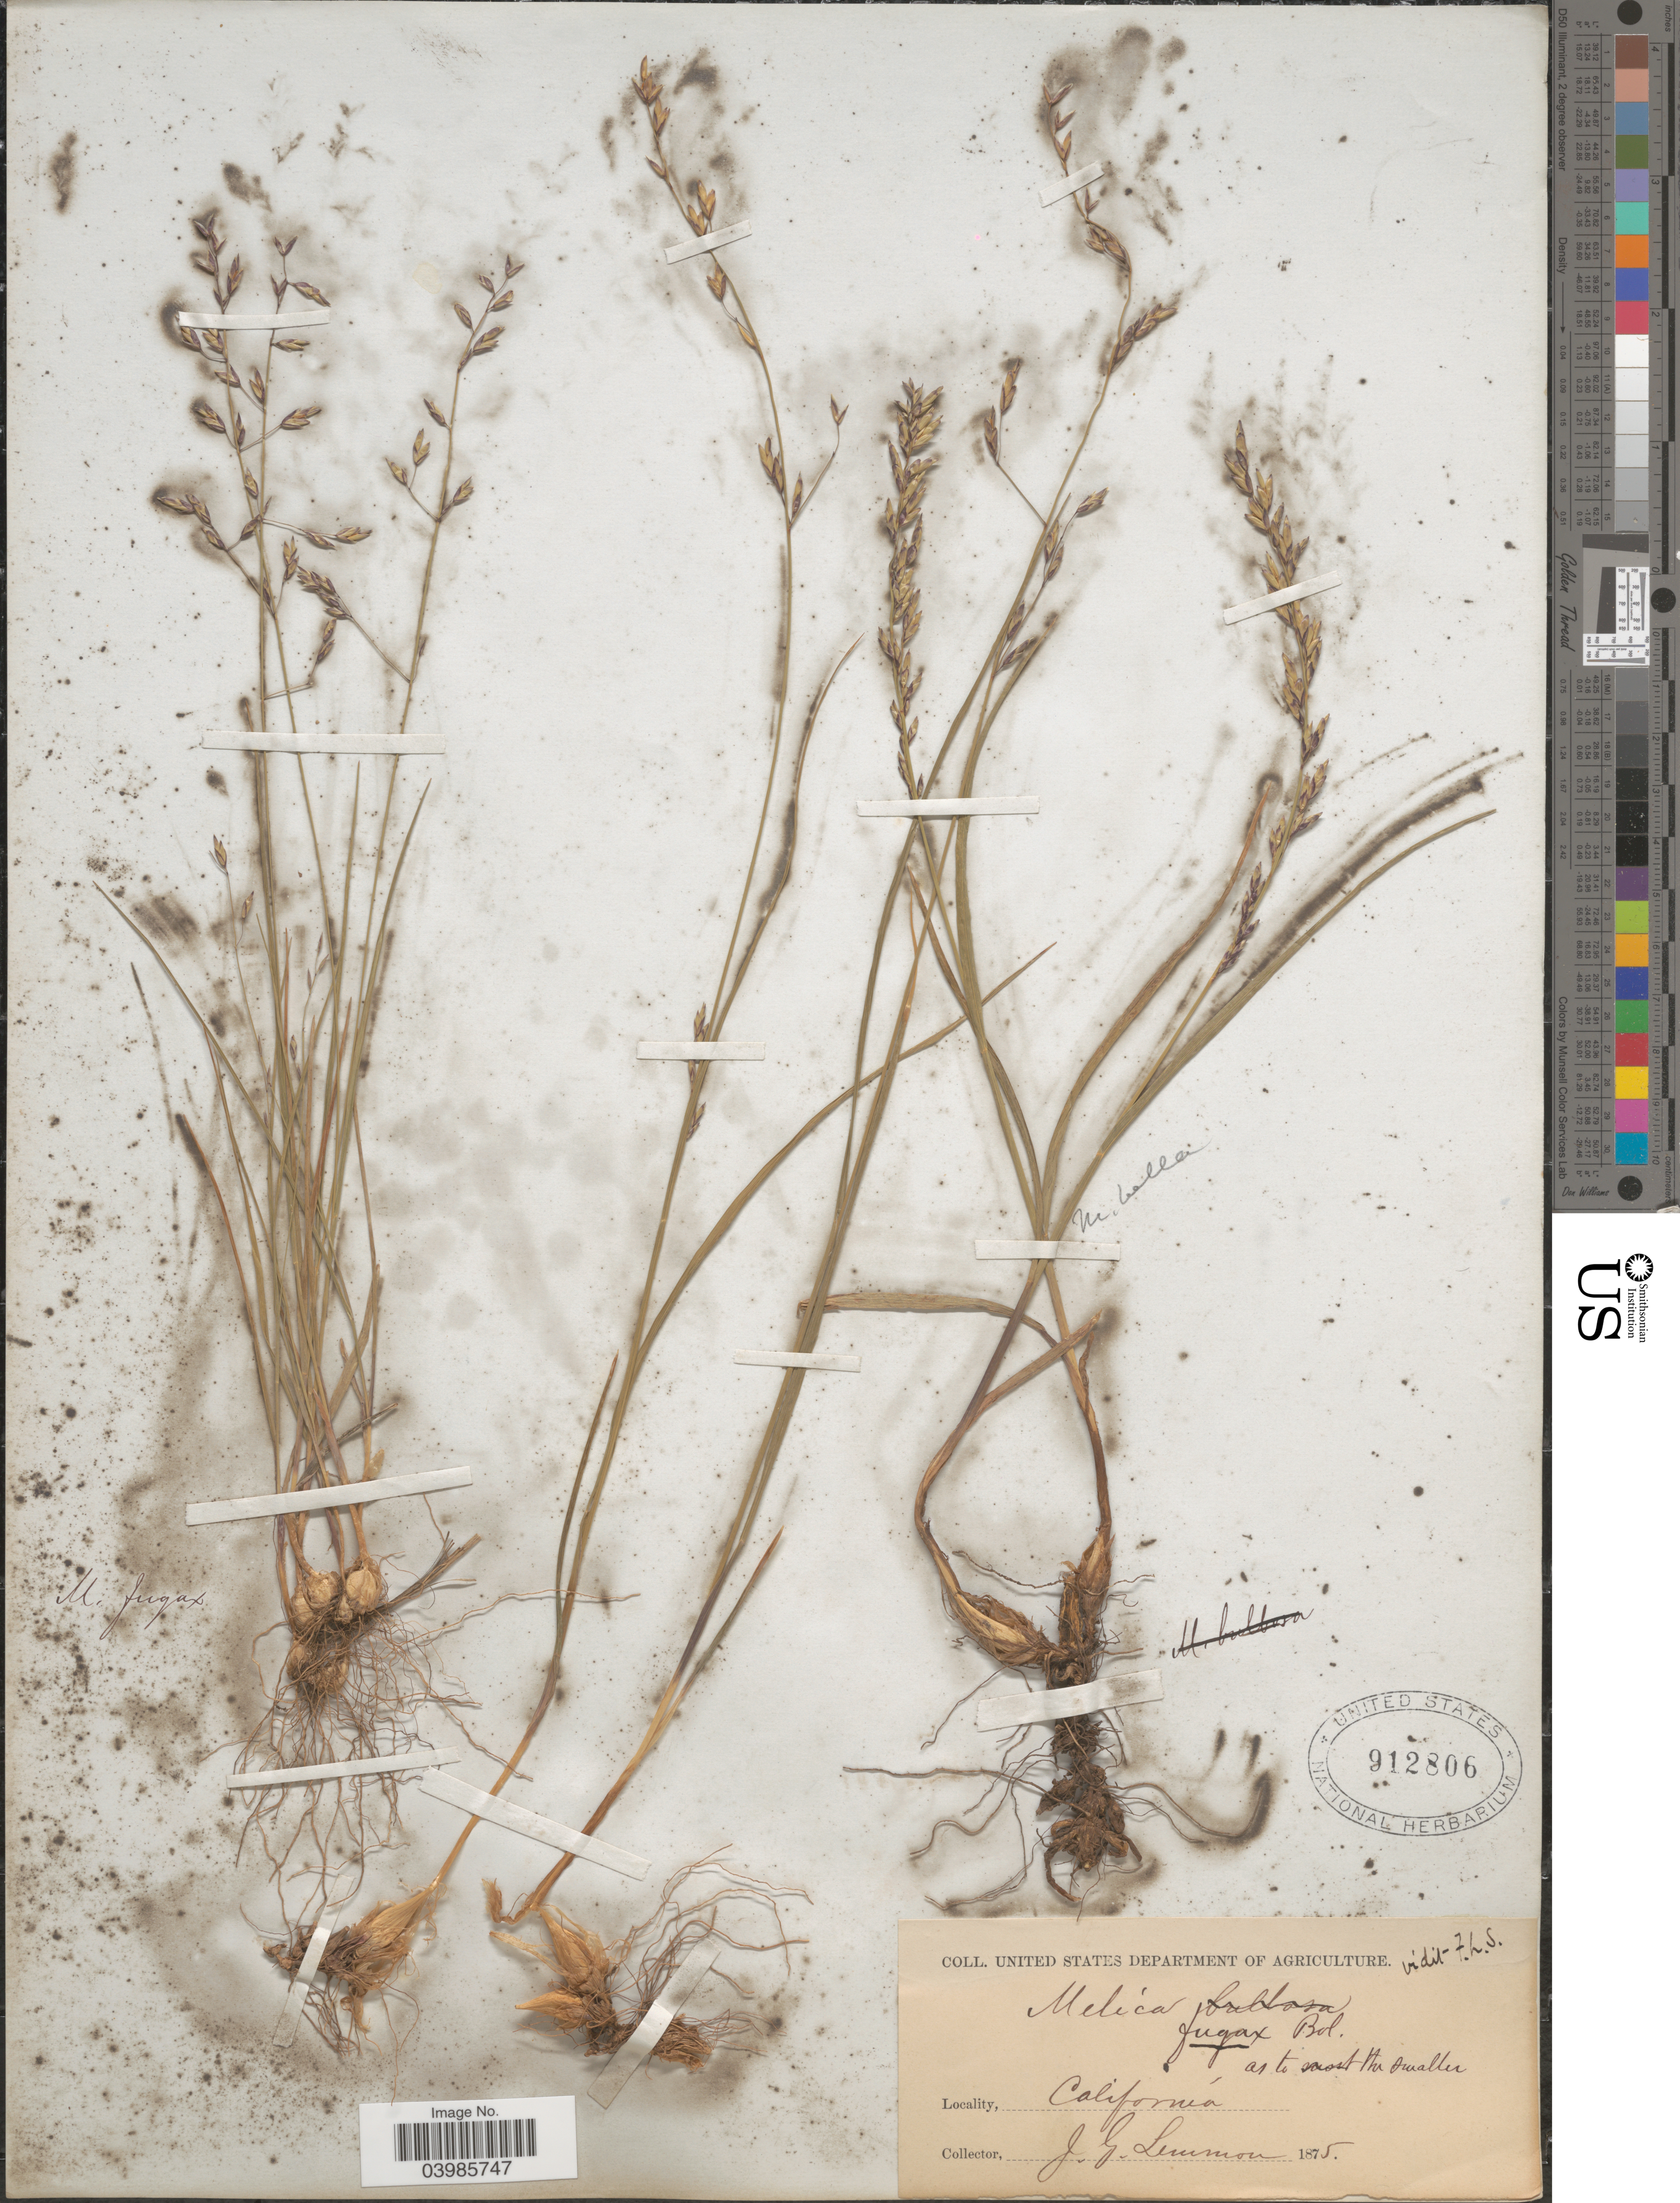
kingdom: Plantae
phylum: Tracheophyta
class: Liliopsida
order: Poales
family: Poaceae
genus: Melica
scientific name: Melica fugax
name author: Bol.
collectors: J. Lemmon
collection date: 1875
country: United States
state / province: California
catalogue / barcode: US 912806